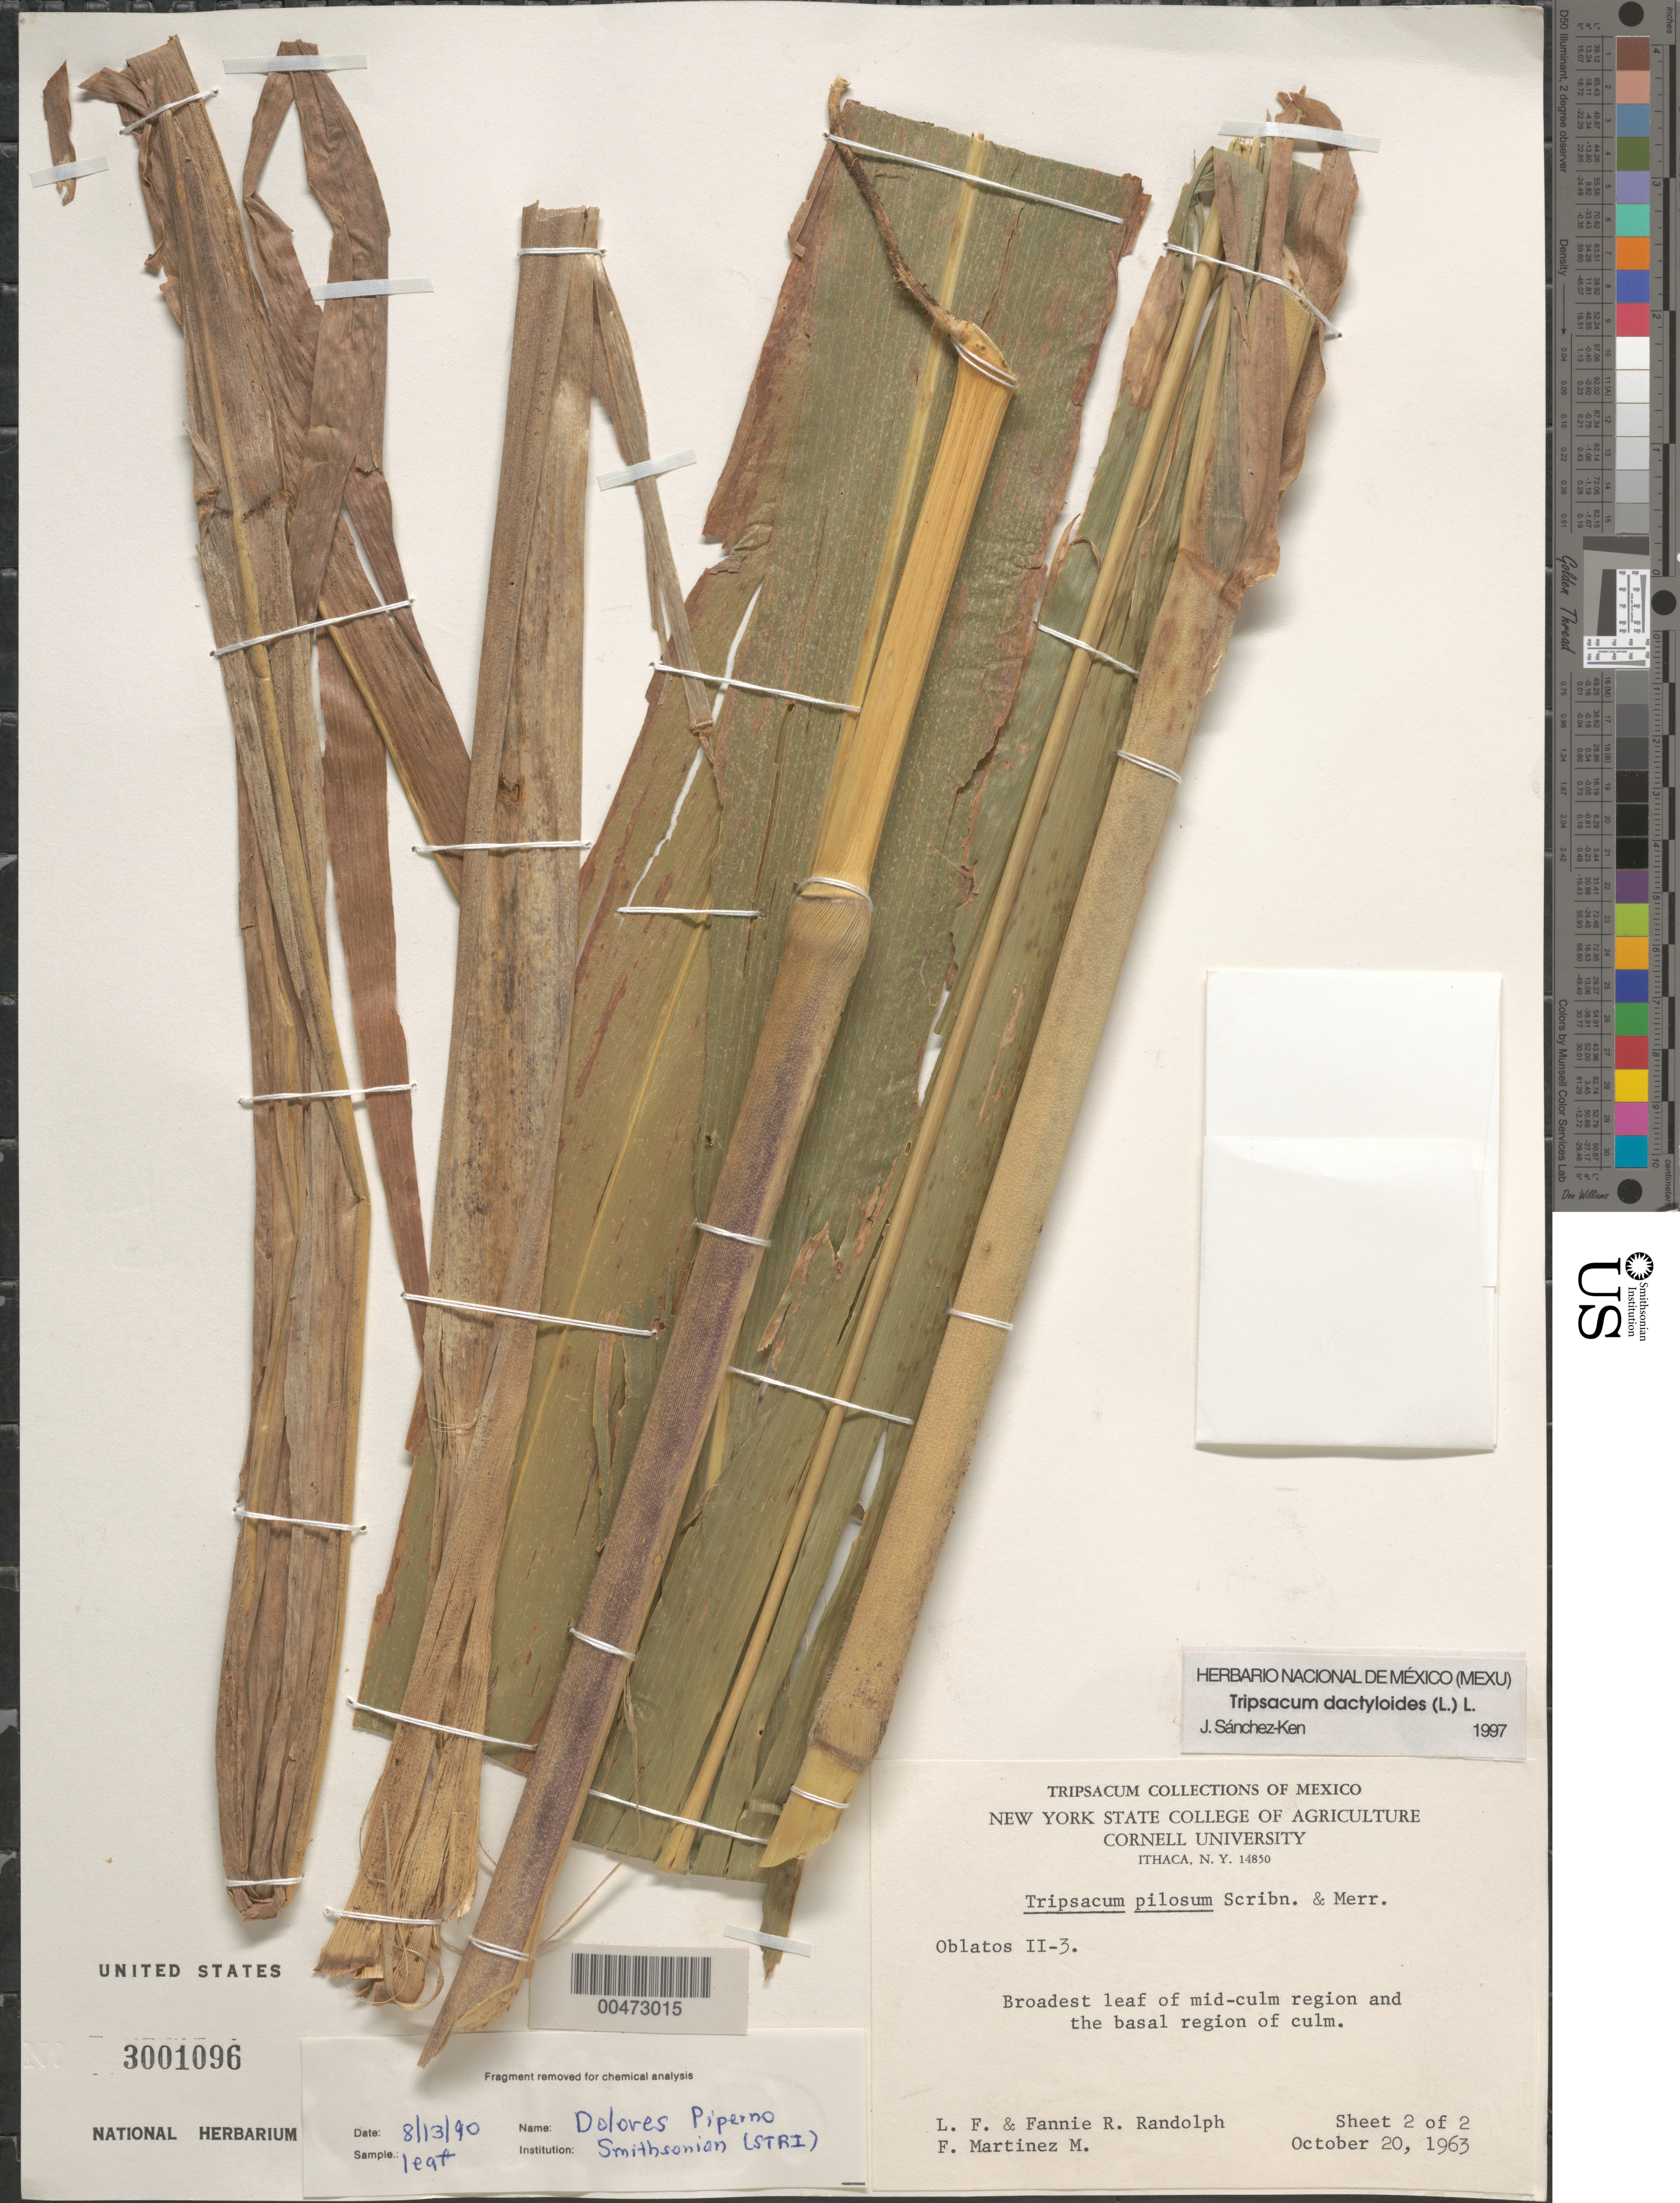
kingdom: Plantae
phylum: Tracheophyta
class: Liliopsida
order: Poales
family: Poaceae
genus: Tripsacum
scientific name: Tripsacum dactyloides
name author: (L.) L.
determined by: Sánchez-Ken, J. G.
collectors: L. F. Randolph, F. Randolph & F. Martinez-M.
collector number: Oblatos II-3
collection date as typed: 20 Oct 1963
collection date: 1963-10-20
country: Mexico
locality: Oblatos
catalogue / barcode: US 3001096